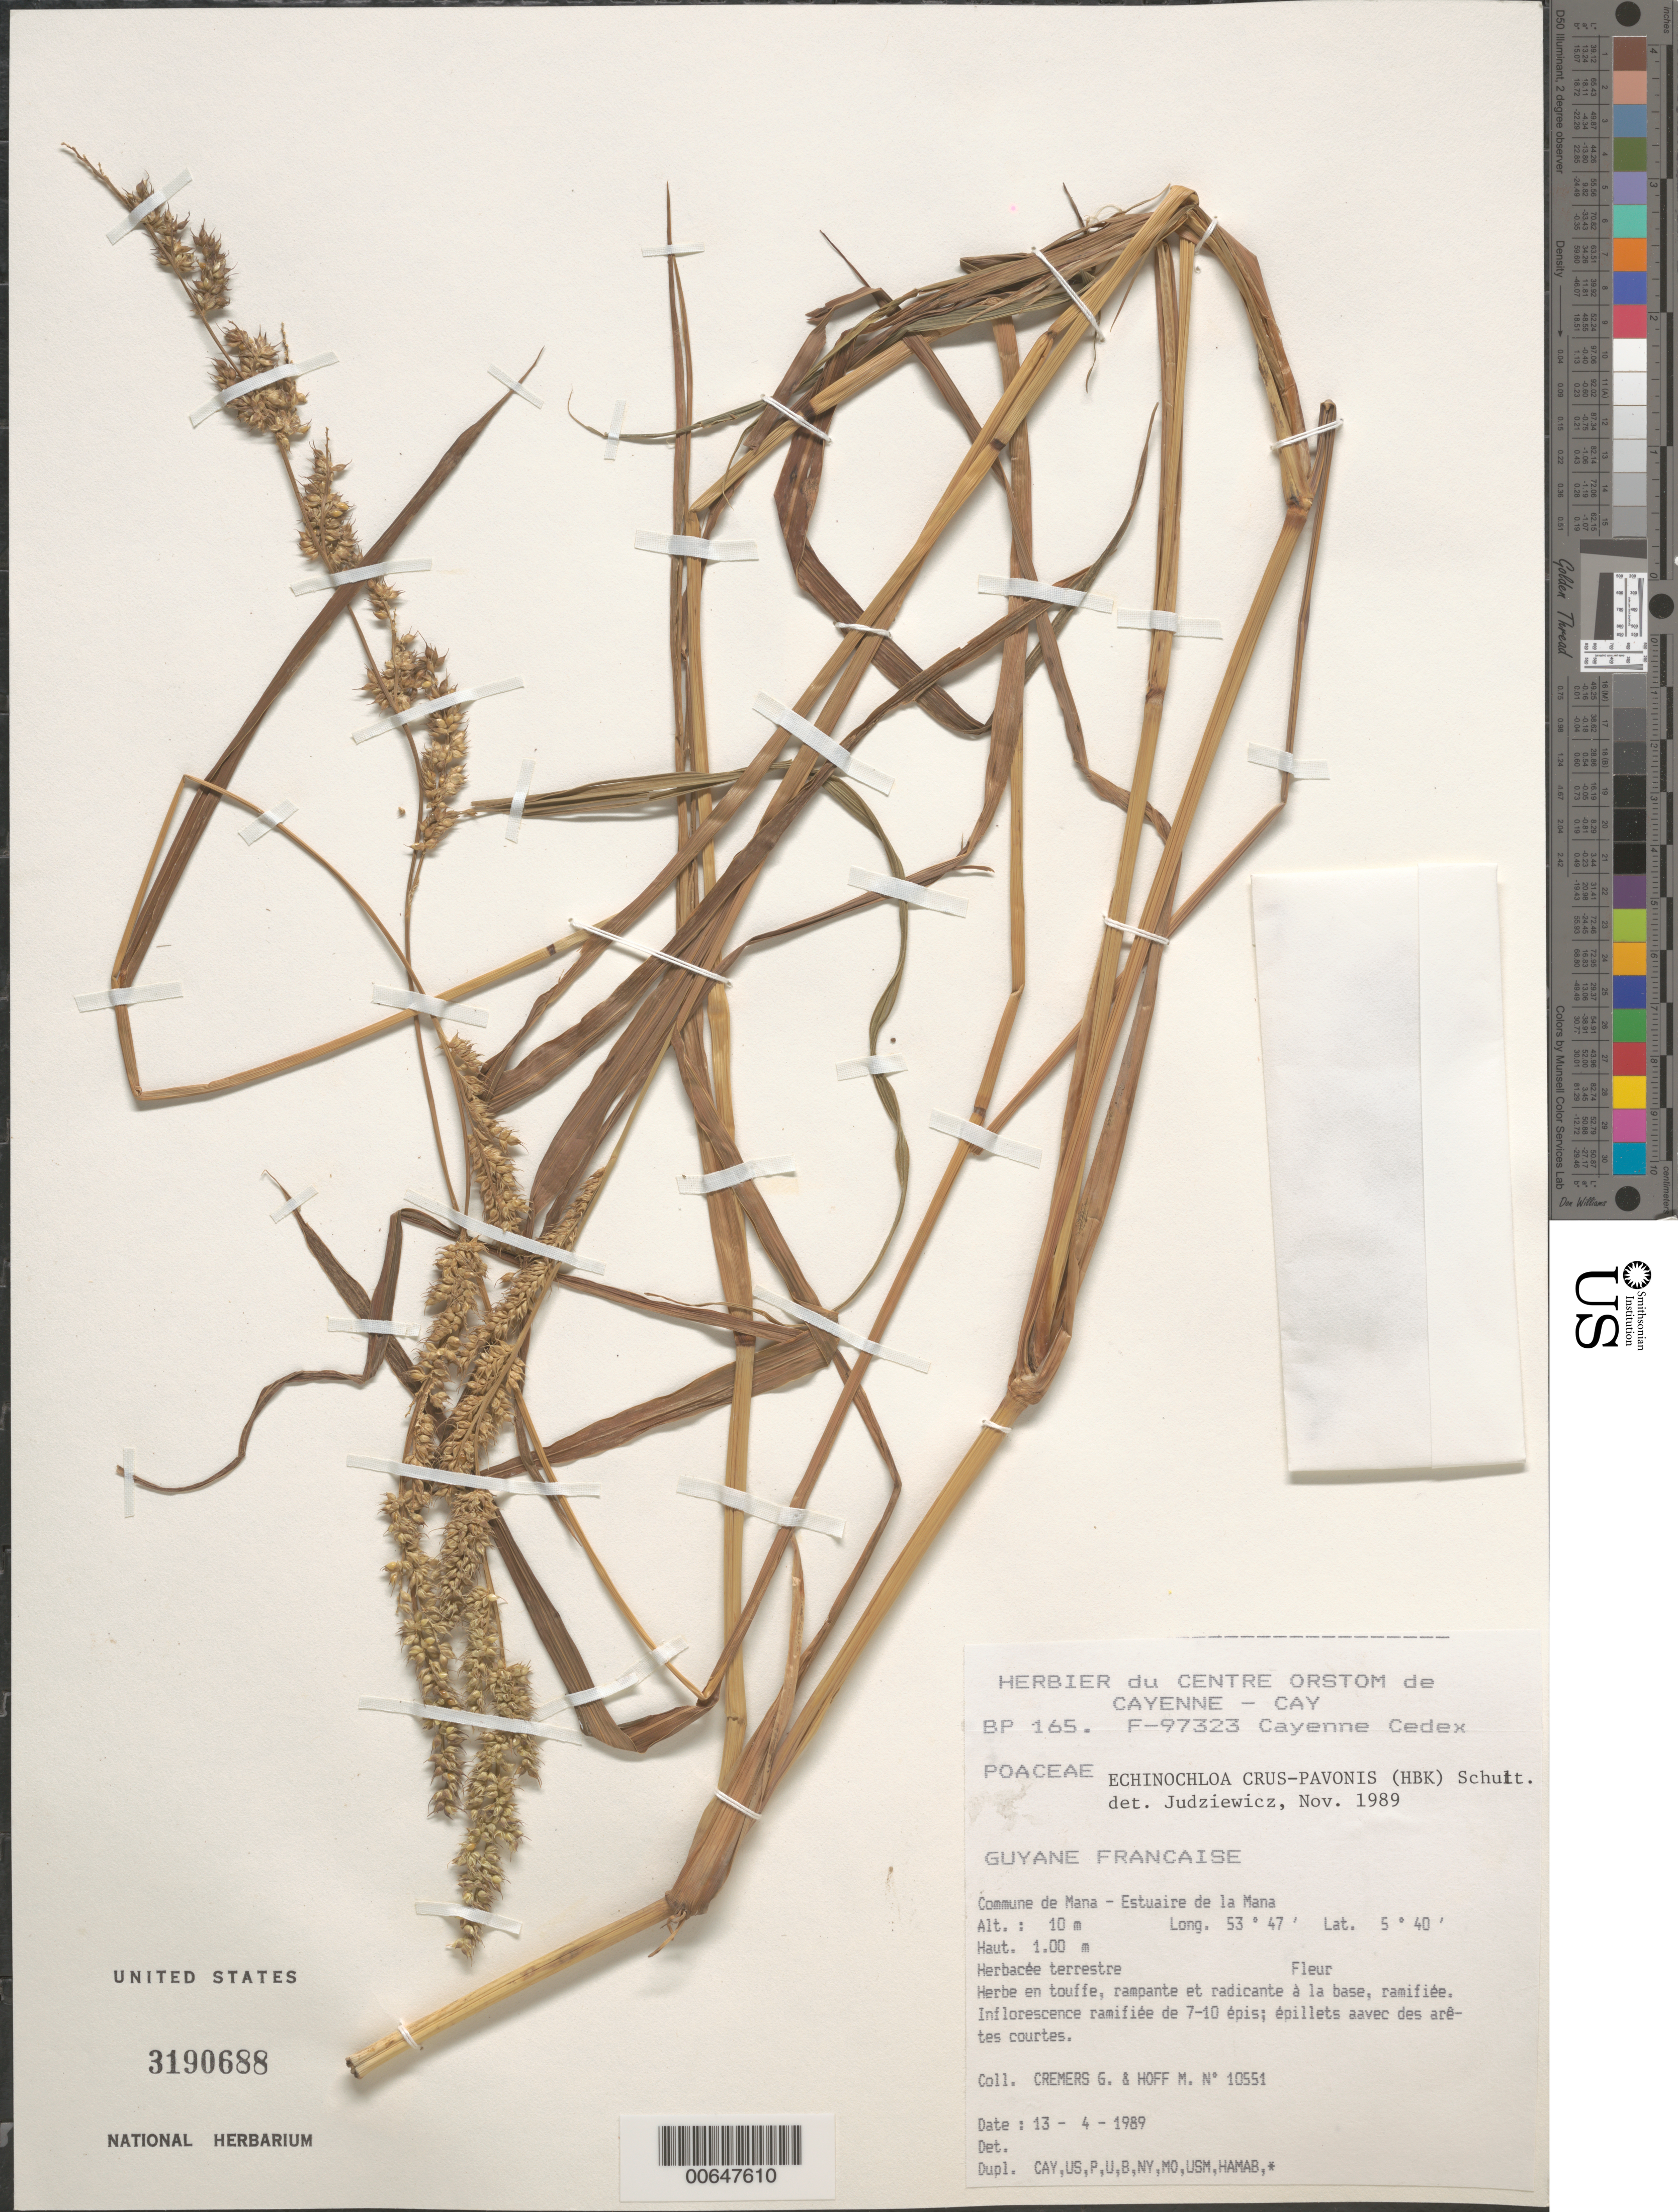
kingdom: Plantae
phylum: Tracheophyta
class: Liliopsida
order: Poales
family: Poaceae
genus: Echinochloa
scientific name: Echinochloa crus-pavonis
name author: (Kunth) Schult.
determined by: Judziewicz, E. J.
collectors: G. Cremers & M. Hoff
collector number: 10551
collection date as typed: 13-Apr-89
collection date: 1989-04-13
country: French Guiana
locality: Commune de Mana, Estuaire de la Mana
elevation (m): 10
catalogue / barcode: US 3190688